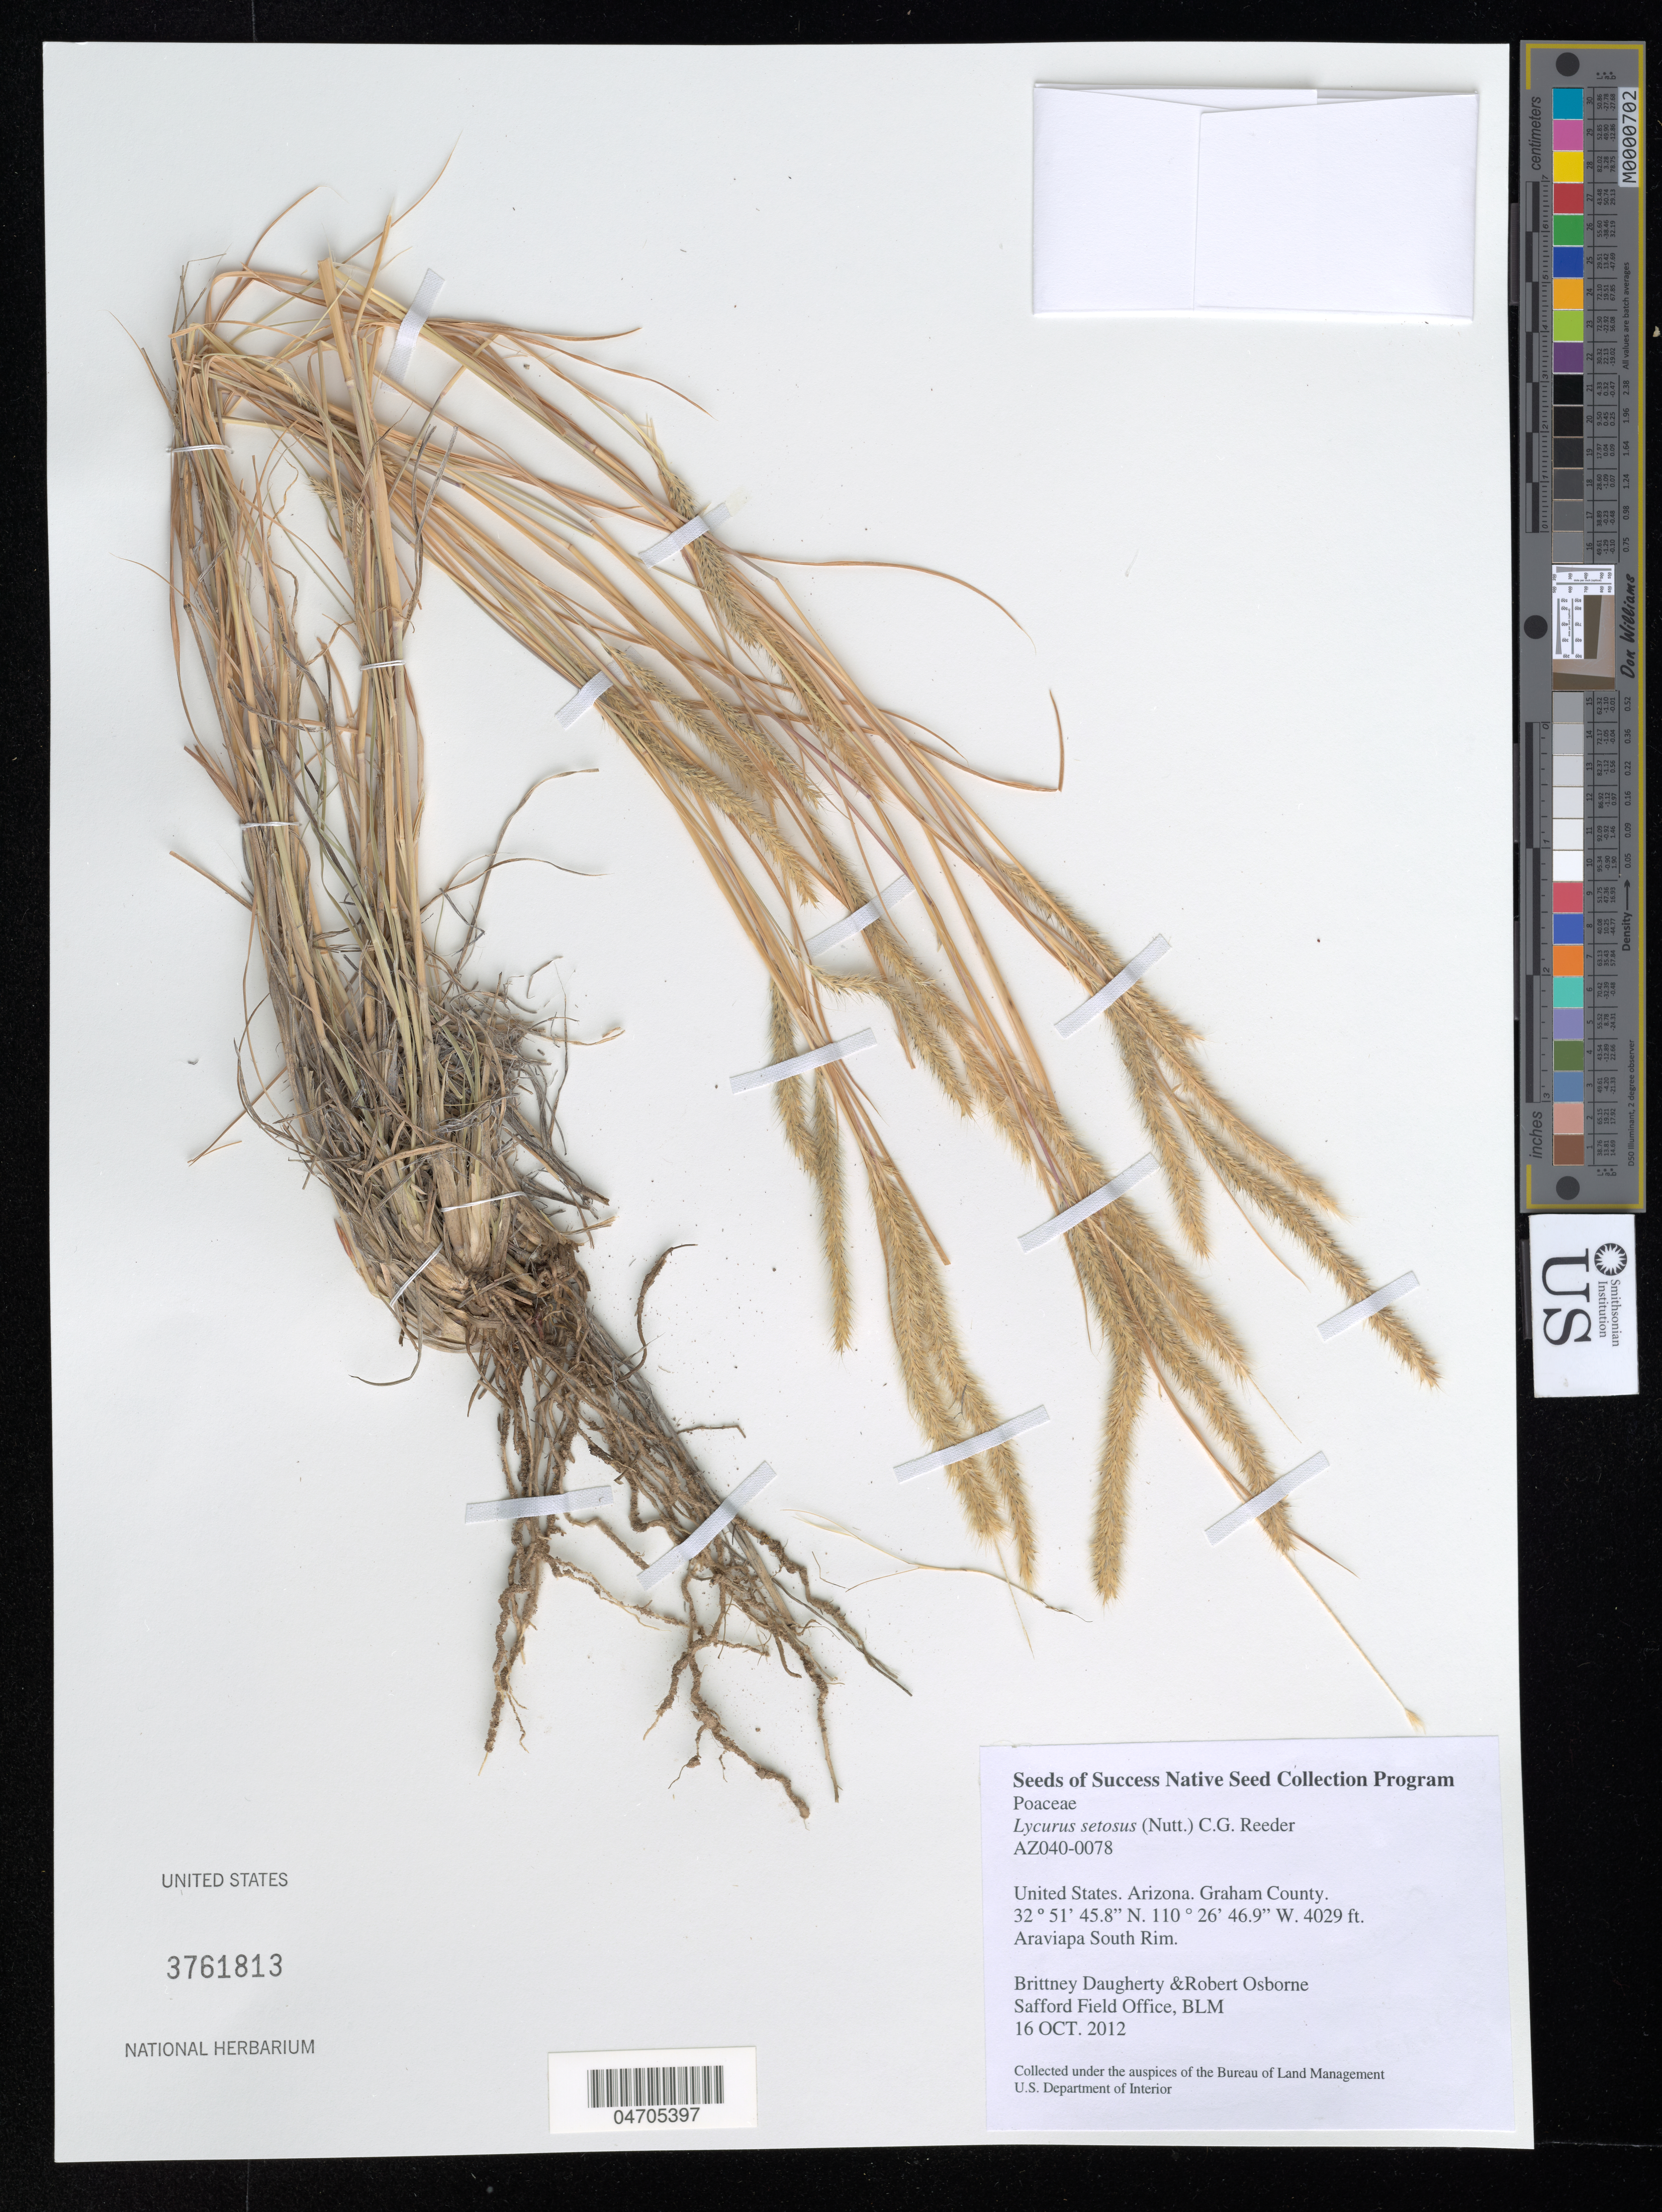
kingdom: Plantae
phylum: Tracheophyta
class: Liliopsida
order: Poales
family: Poaceae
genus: Lycurus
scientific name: Lycurus setosus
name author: (Nutt.) C. Reeder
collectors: B. Daugherty & R. Osborne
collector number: AZ040-0078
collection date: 2012-10-16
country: United States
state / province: Arizona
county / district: Graham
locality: Graham County. Araviapa South Rim.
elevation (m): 1228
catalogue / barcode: US 3761813